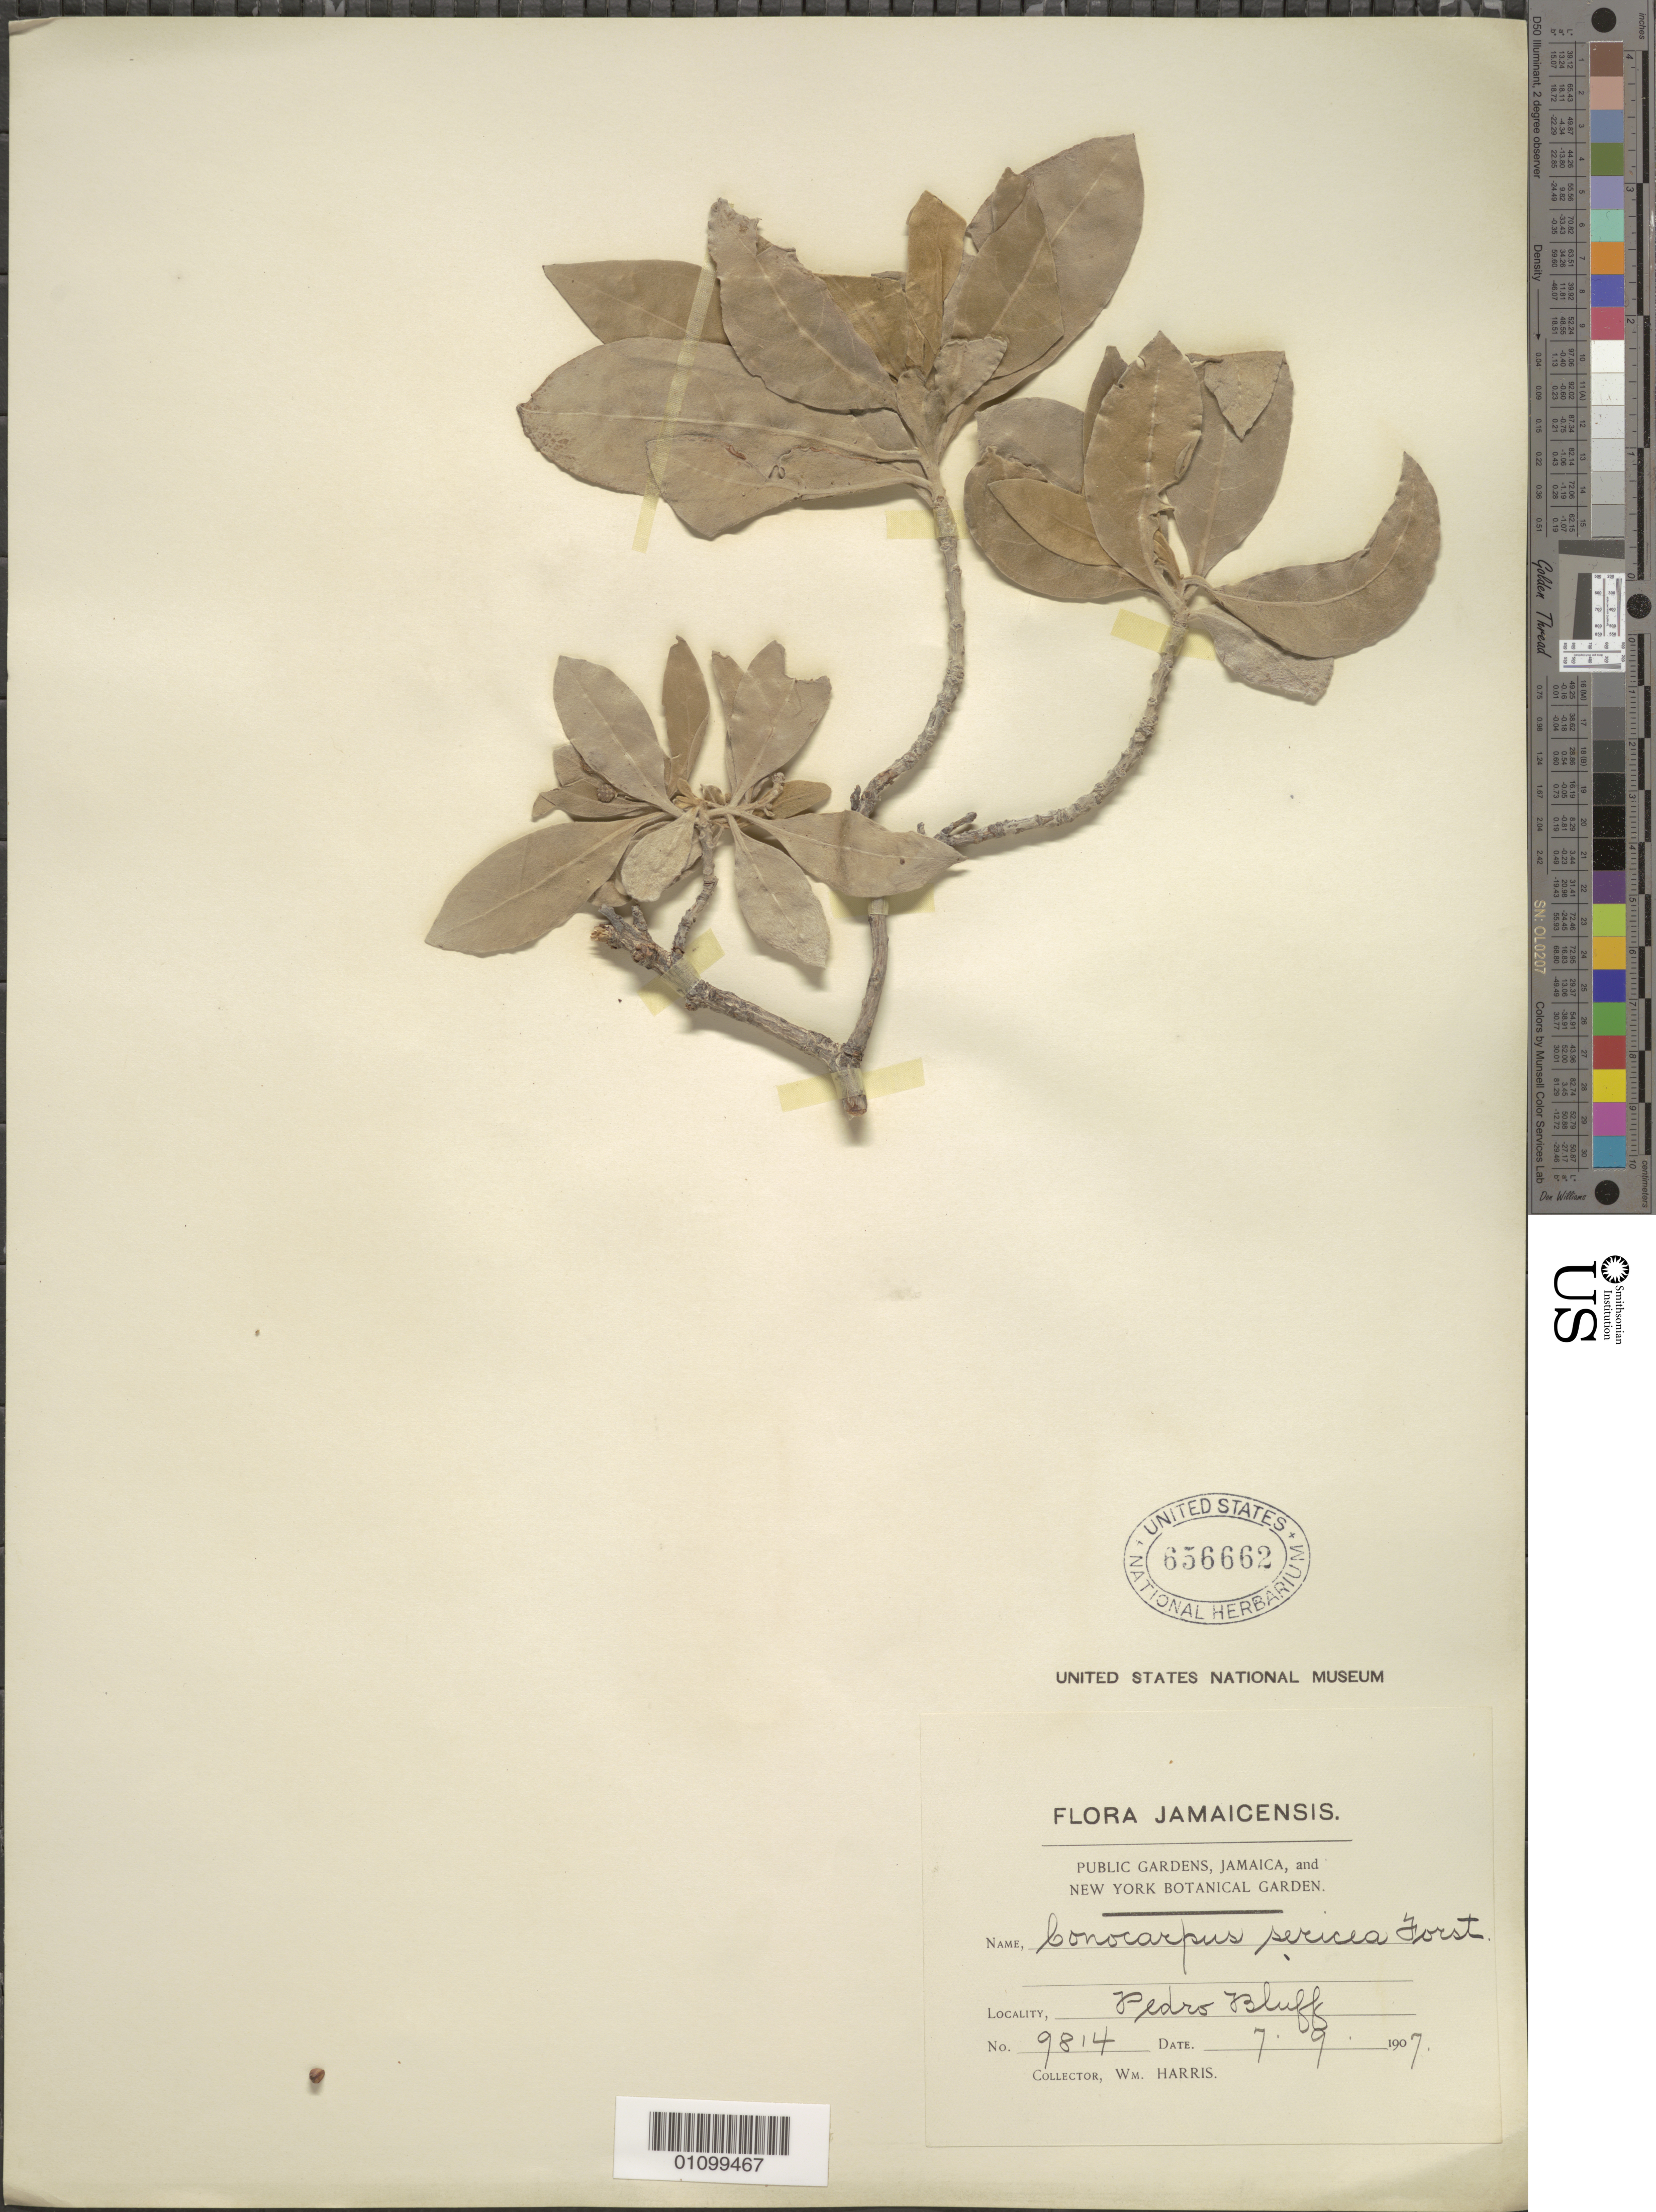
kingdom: Plantae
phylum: Tracheophyta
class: Magnoliopsida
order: Myrtales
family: Combretaceae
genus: Conocarpus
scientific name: Conocarpus erectus var. sericeus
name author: E. Forst. ex DC.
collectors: W. H. Harris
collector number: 9814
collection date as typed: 07 Sep 1907 or 09 Jul 1907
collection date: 1907-07-09 or 1907-09-07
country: Jamaica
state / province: Saint Elizabeth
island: Jamaica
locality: Pedro Bluff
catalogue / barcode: US 656662